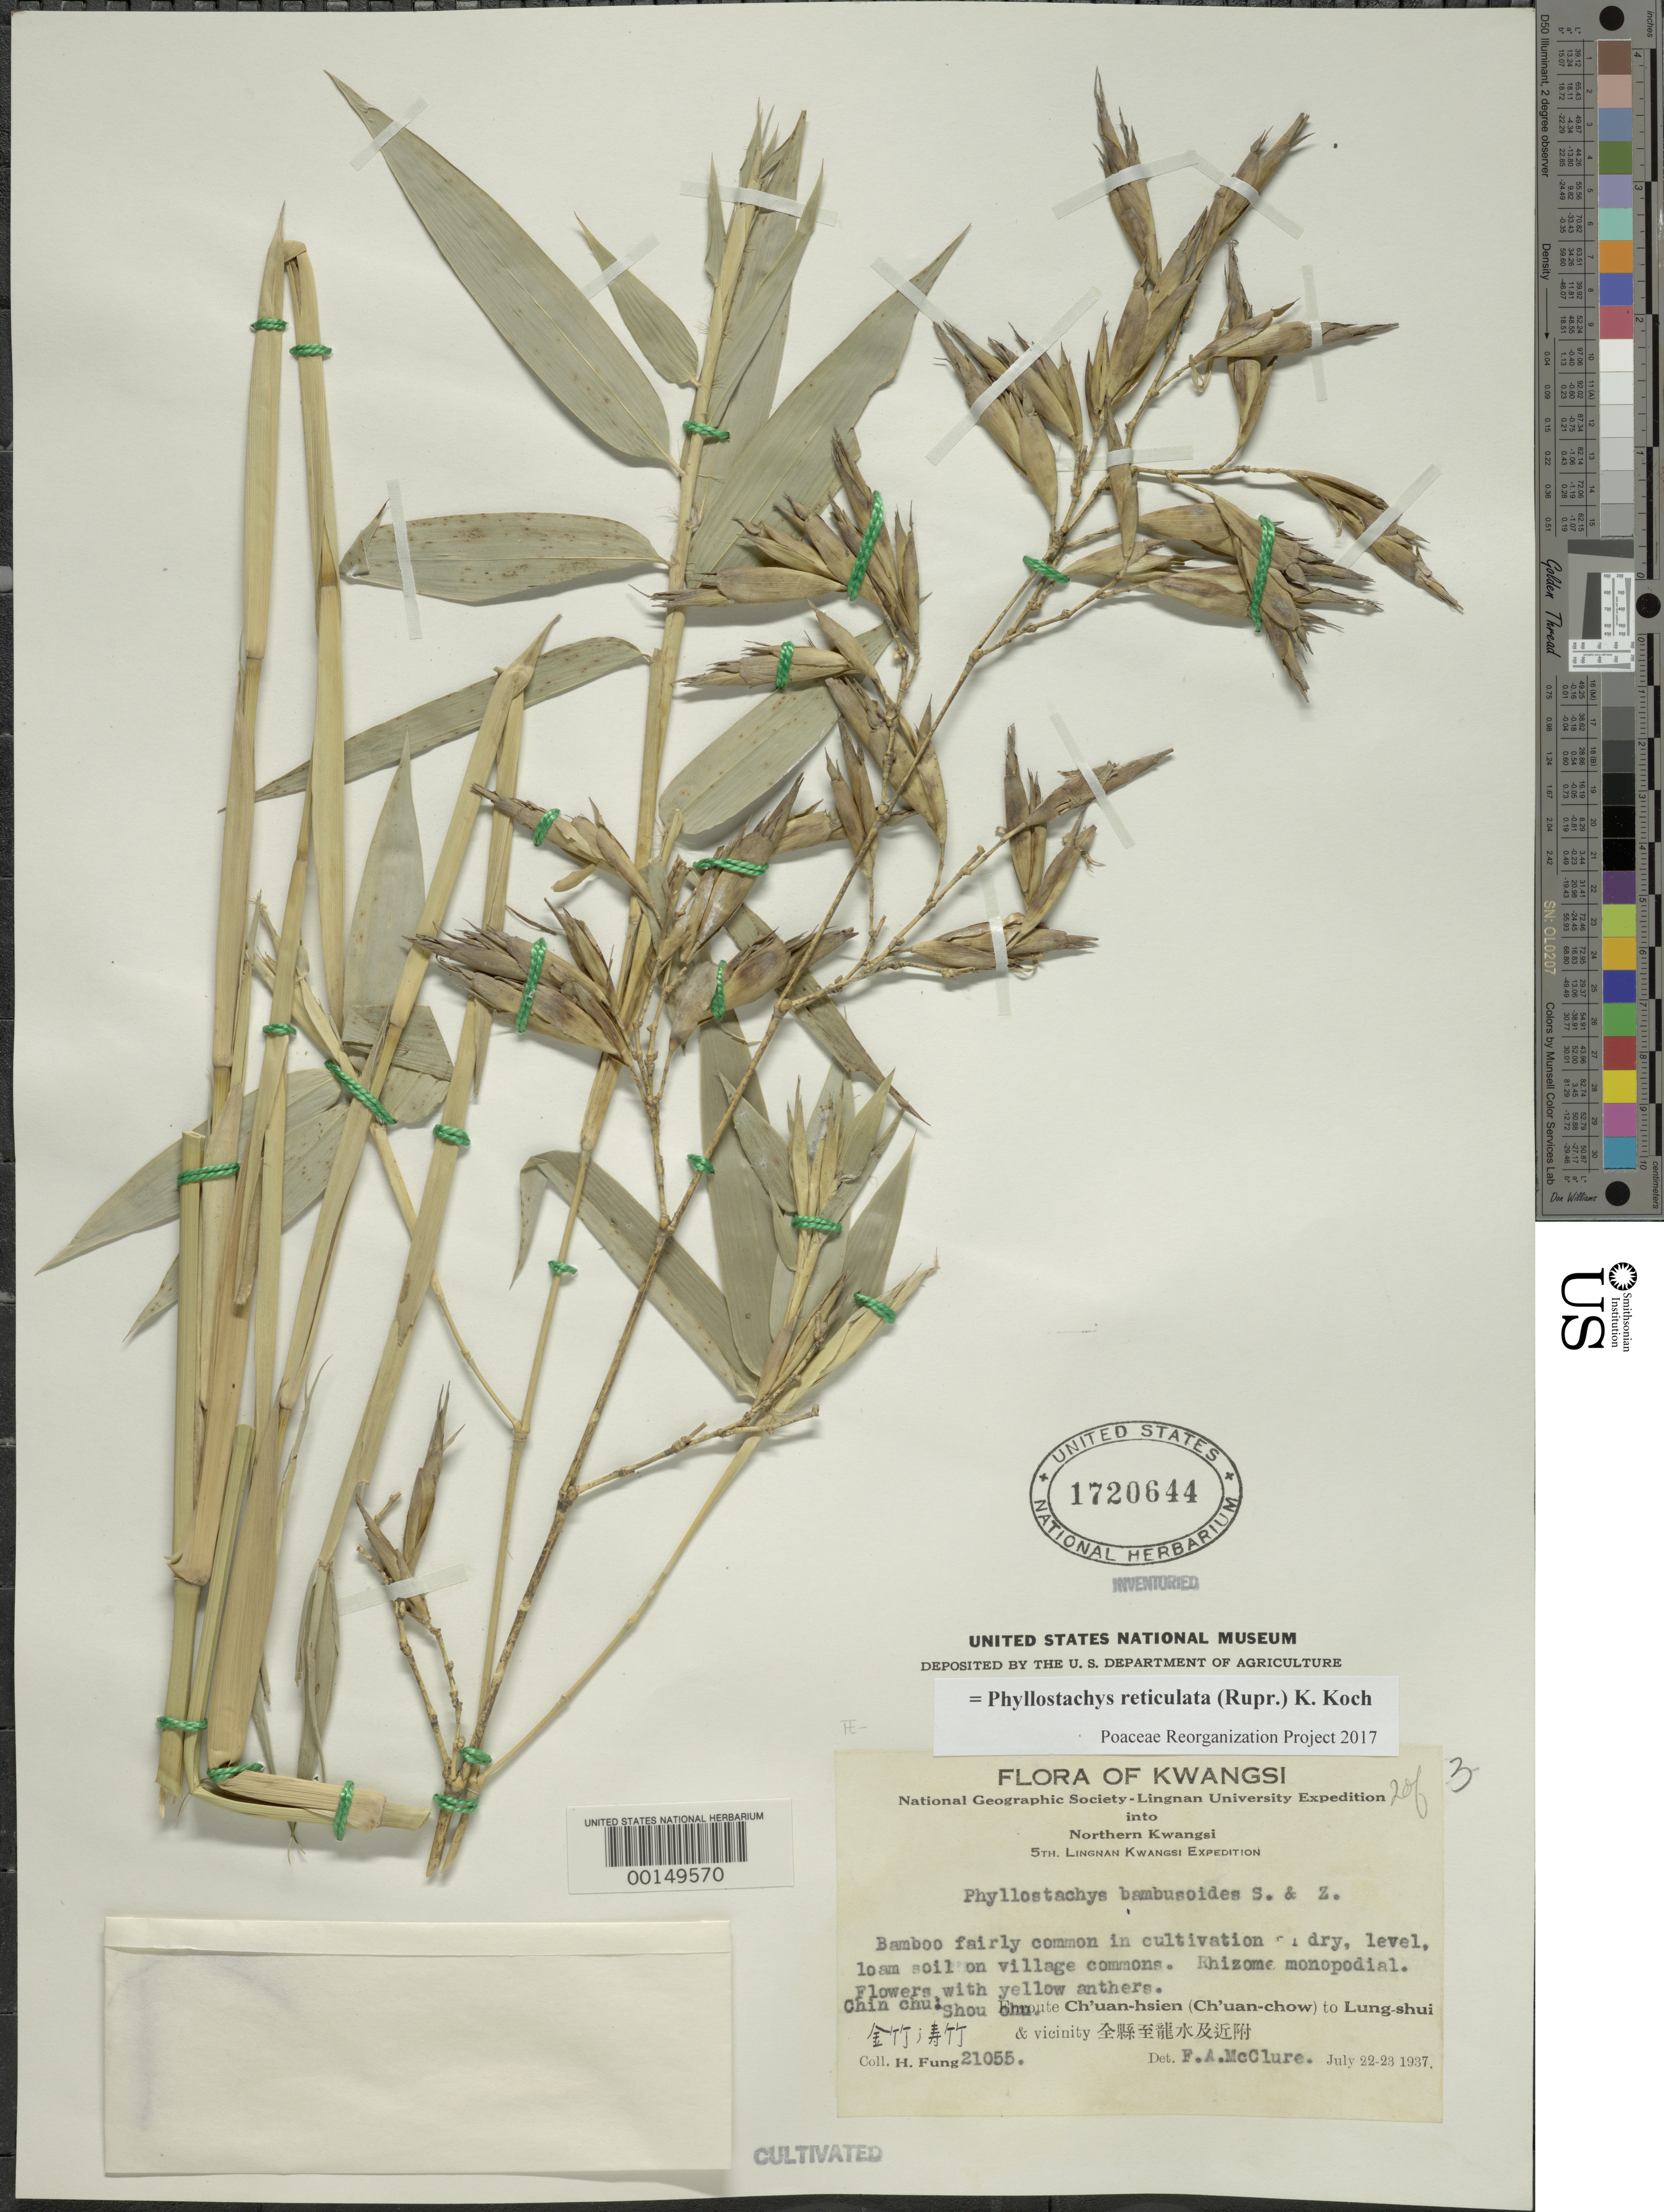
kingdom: Plantae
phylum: Tracheophyta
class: Liliopsida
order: Poales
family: Poaceae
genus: Phyllostachys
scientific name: Phyllostachys reticulata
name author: (Rupr.) K. Koch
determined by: Poaceae Reorganization Project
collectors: H. L. Fung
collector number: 21055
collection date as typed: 22 Jul 1937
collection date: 1937-07-22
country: China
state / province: Guangxi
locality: Ch'uan-hsien/lung-shui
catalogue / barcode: US 1720644